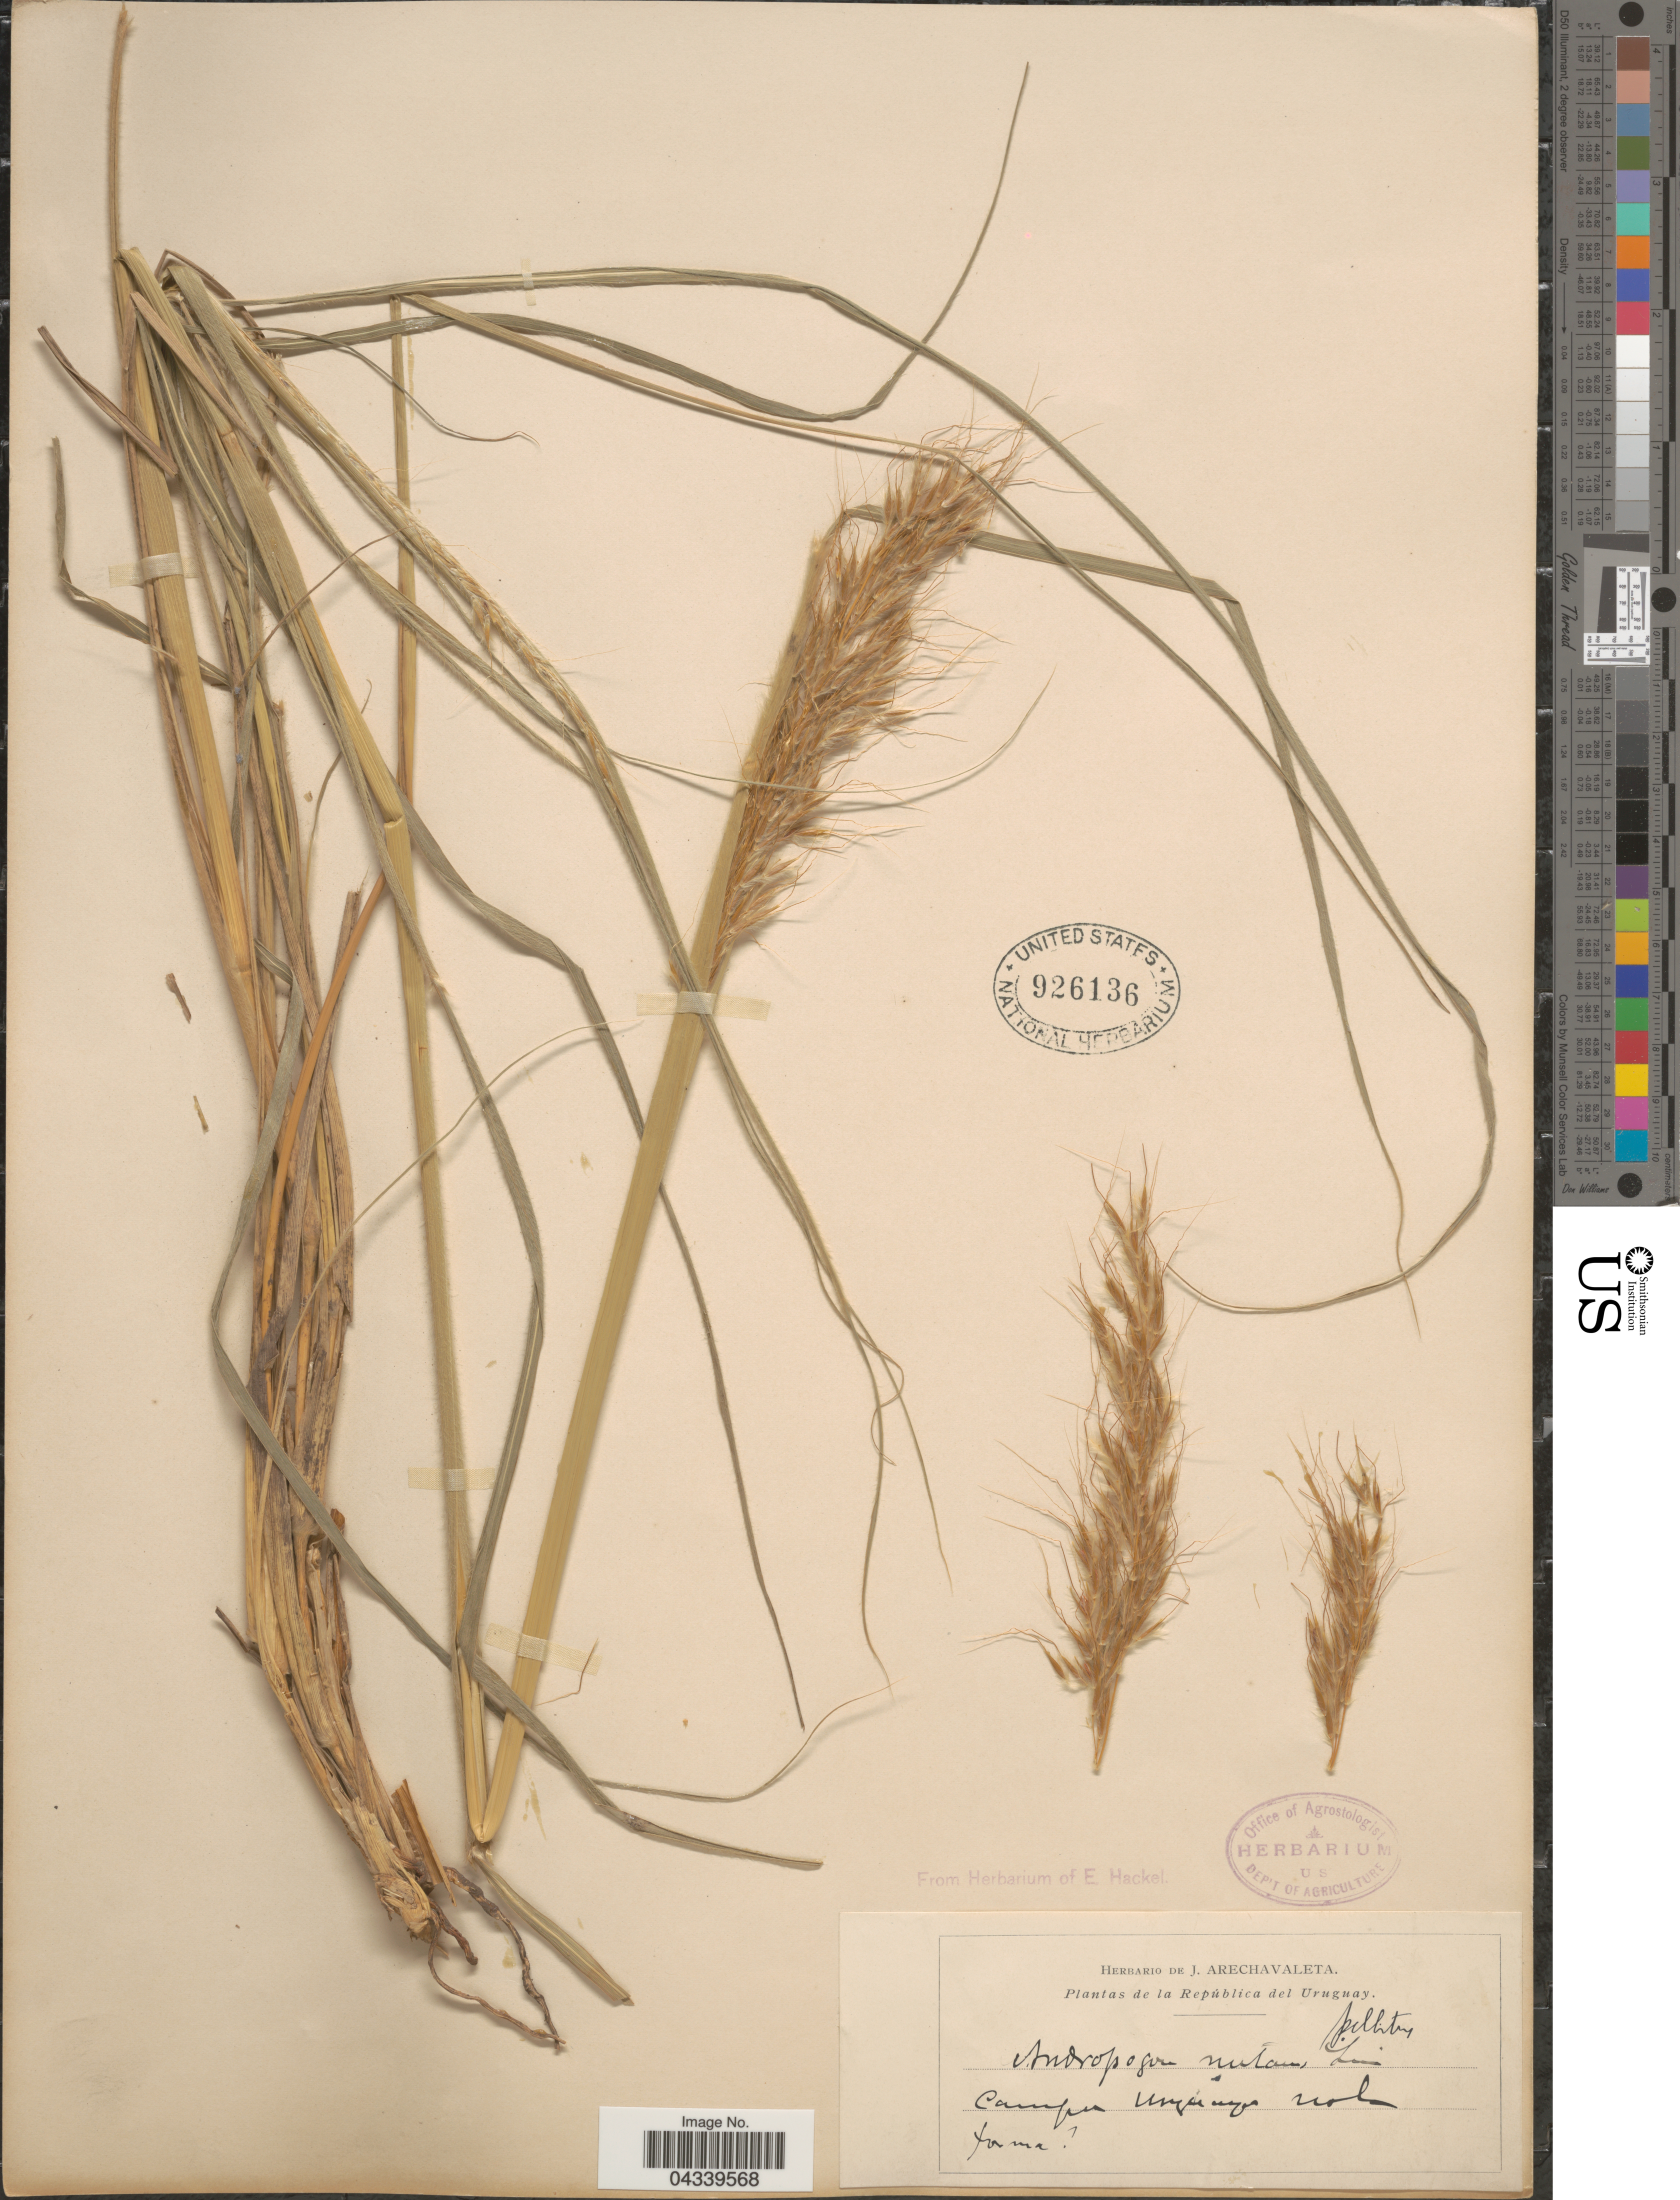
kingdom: Plantae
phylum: Tracheophyta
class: Liliopsida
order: Poales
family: Poaceae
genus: Sorghastrum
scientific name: Sorghastrum pellitum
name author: (Hack.) Parodi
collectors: ex herb. de J. Arechavaleta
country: Uruguay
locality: La República del Uruguay.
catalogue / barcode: US 926136